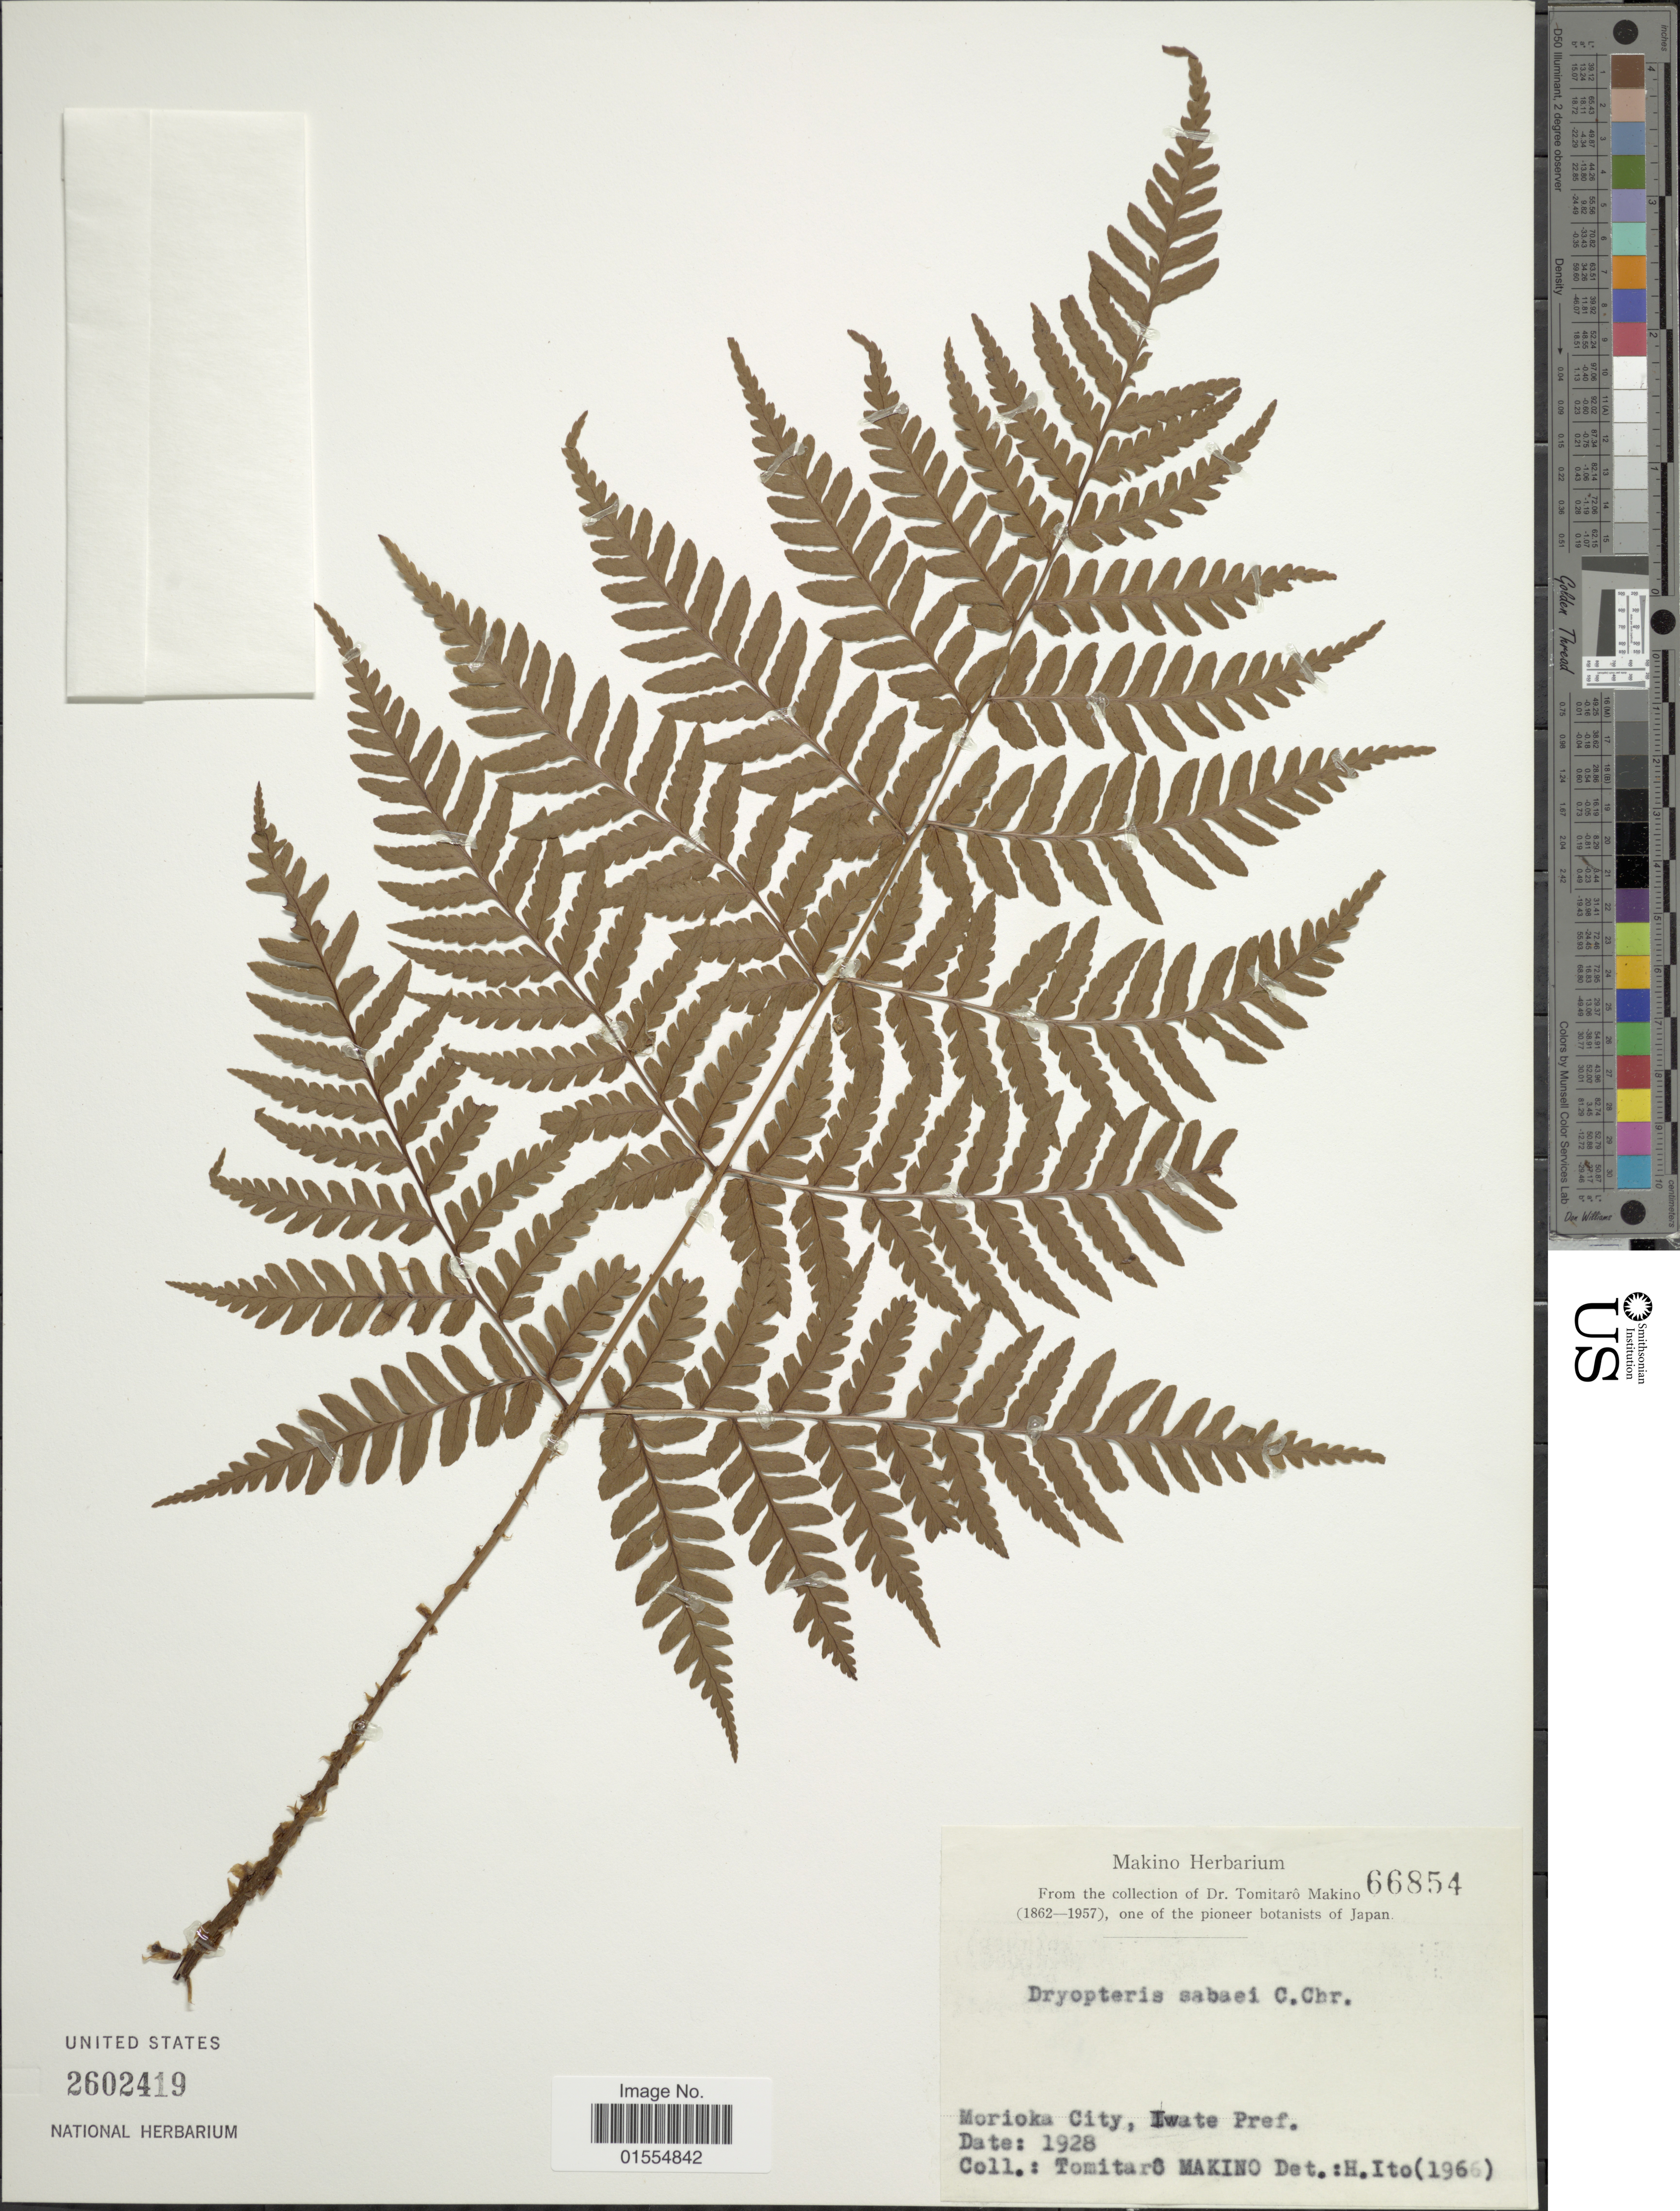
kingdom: Plantae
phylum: Tracheophyta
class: Polypodiopsida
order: Polypodiales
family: Dryopteridaceae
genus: Dryopteris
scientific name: Dryopteris sabaei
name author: (Franch. & Sav.) C. Chr.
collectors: T. Makino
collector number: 66854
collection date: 1928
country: Japan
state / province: Iwate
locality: Morioka City, Iwate Pref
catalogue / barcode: US 2602419